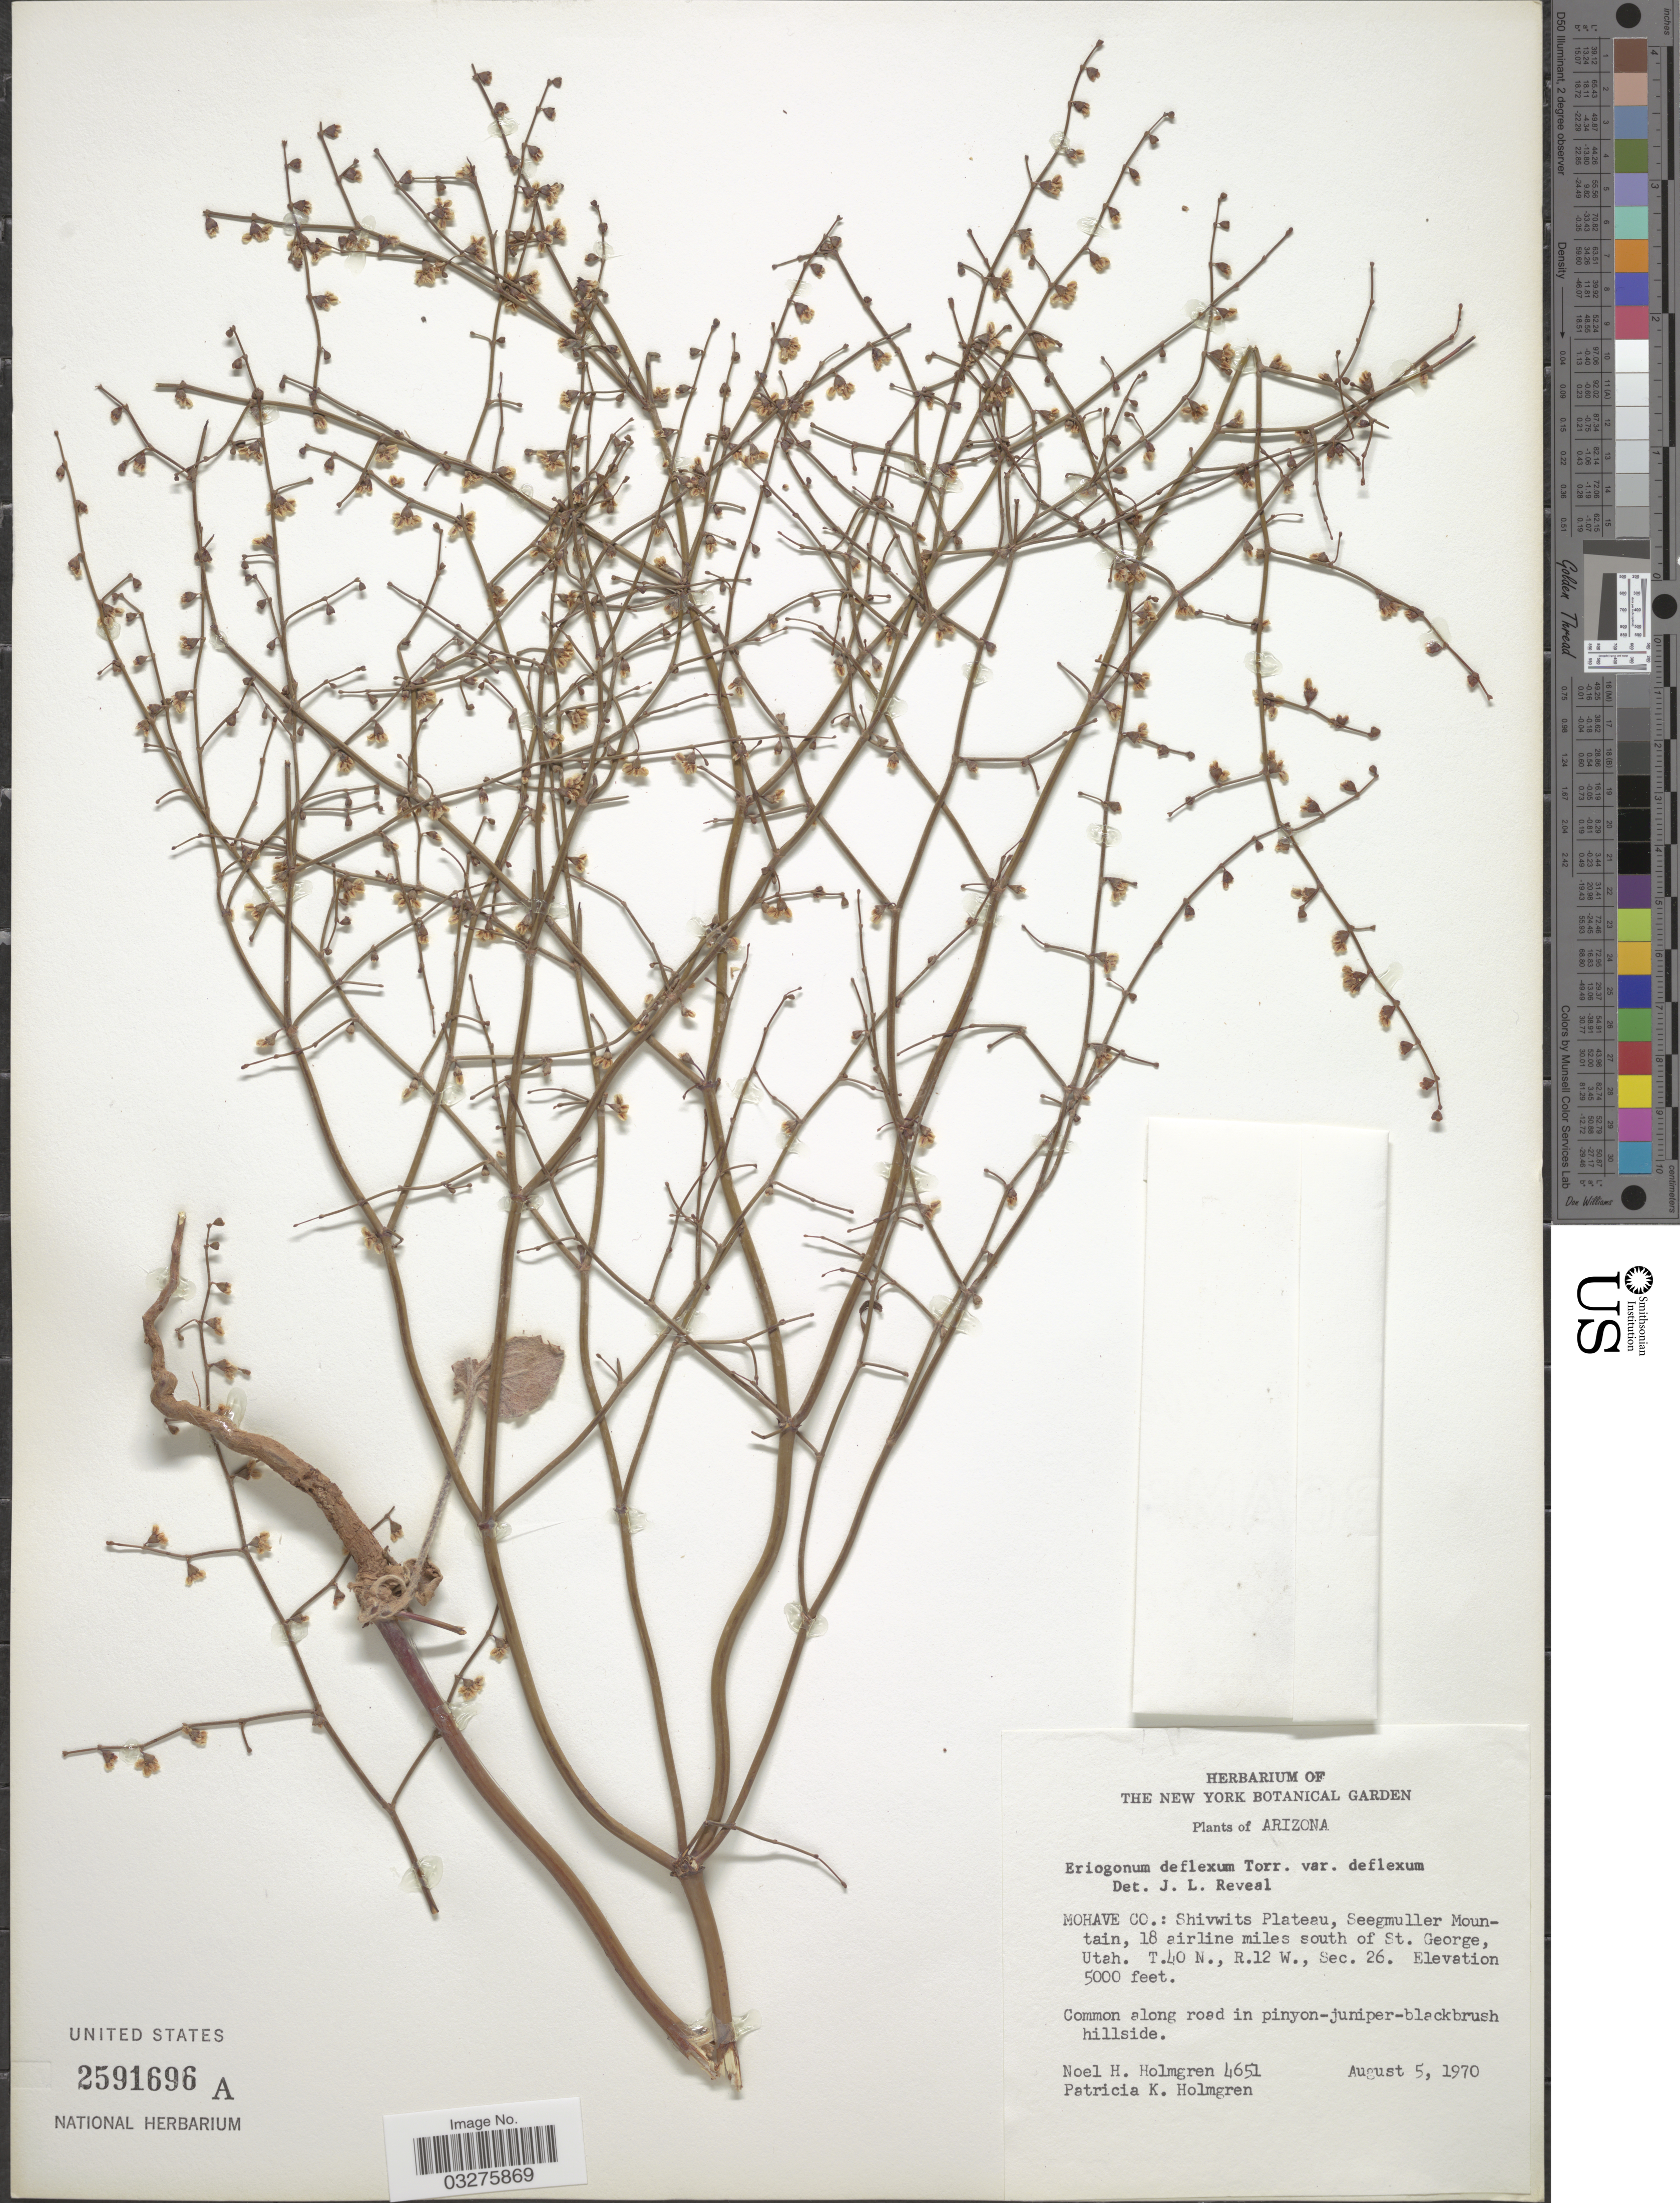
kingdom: Plantae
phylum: Tracheophyta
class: Magnoliopsida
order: Caryophyllales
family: Polygonaceae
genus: Eriogonum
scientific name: Eriogonum deflexum var. deflexum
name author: Torr. in Ives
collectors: N. H. Holmgren & P. K. Holmgren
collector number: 4651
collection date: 1970-08-05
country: United States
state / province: Utah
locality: Arizona. Mohave Co.: Shivwits Plateau, Seegmuller Mountain, 18 airline miles south of St. George, Utah. T.40 N., R.12 W., Sec. 26.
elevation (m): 1524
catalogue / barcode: US 2591696A